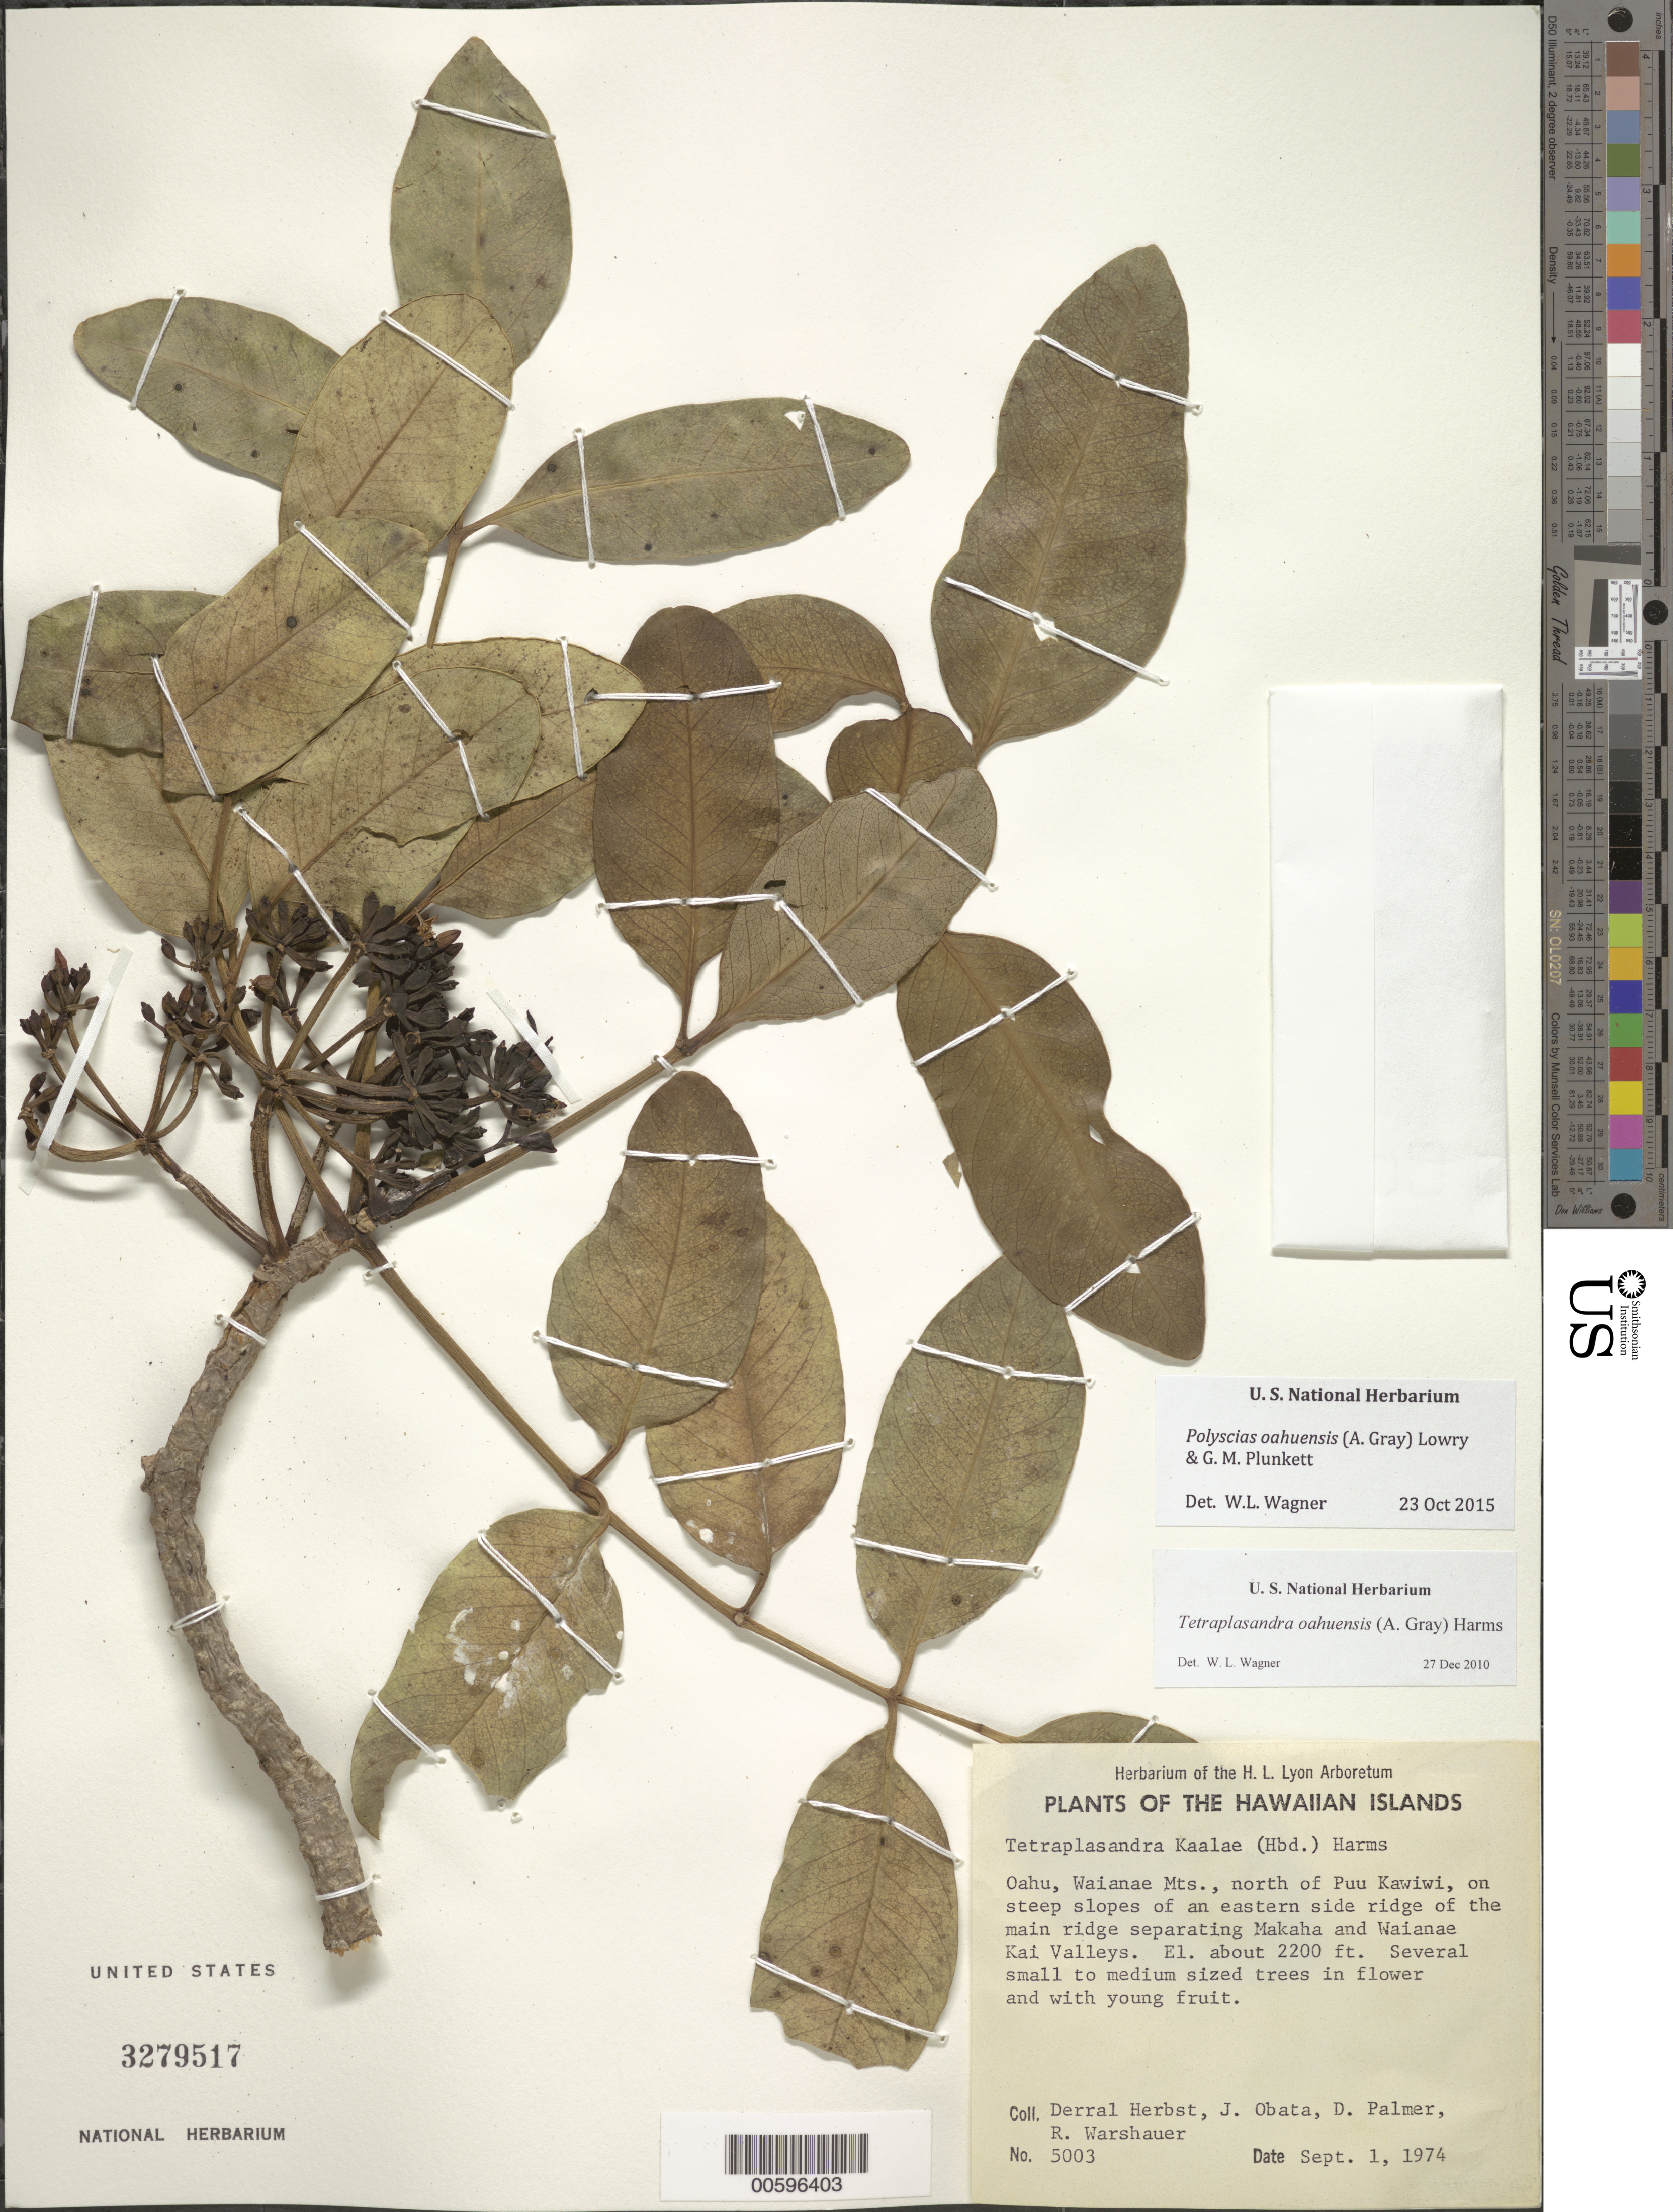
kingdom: Plantae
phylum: Tracheophyta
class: Magnoliopsida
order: Apiales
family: Araliaceae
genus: Polyscias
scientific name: Polyscias oahuensis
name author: (A. Gray) Lowry & G. M. Plunkett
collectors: D. R. Herbst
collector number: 5003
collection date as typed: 1 Sep 1974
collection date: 1974-09-01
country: United States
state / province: Hawaii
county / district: Honolulu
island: Oahu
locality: Waianae Mts, N of Puu Kawiwi, eastern side ridge of the main ridge separating Makaha and Waianae Kai Valleys.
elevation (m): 671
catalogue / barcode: US 3279517